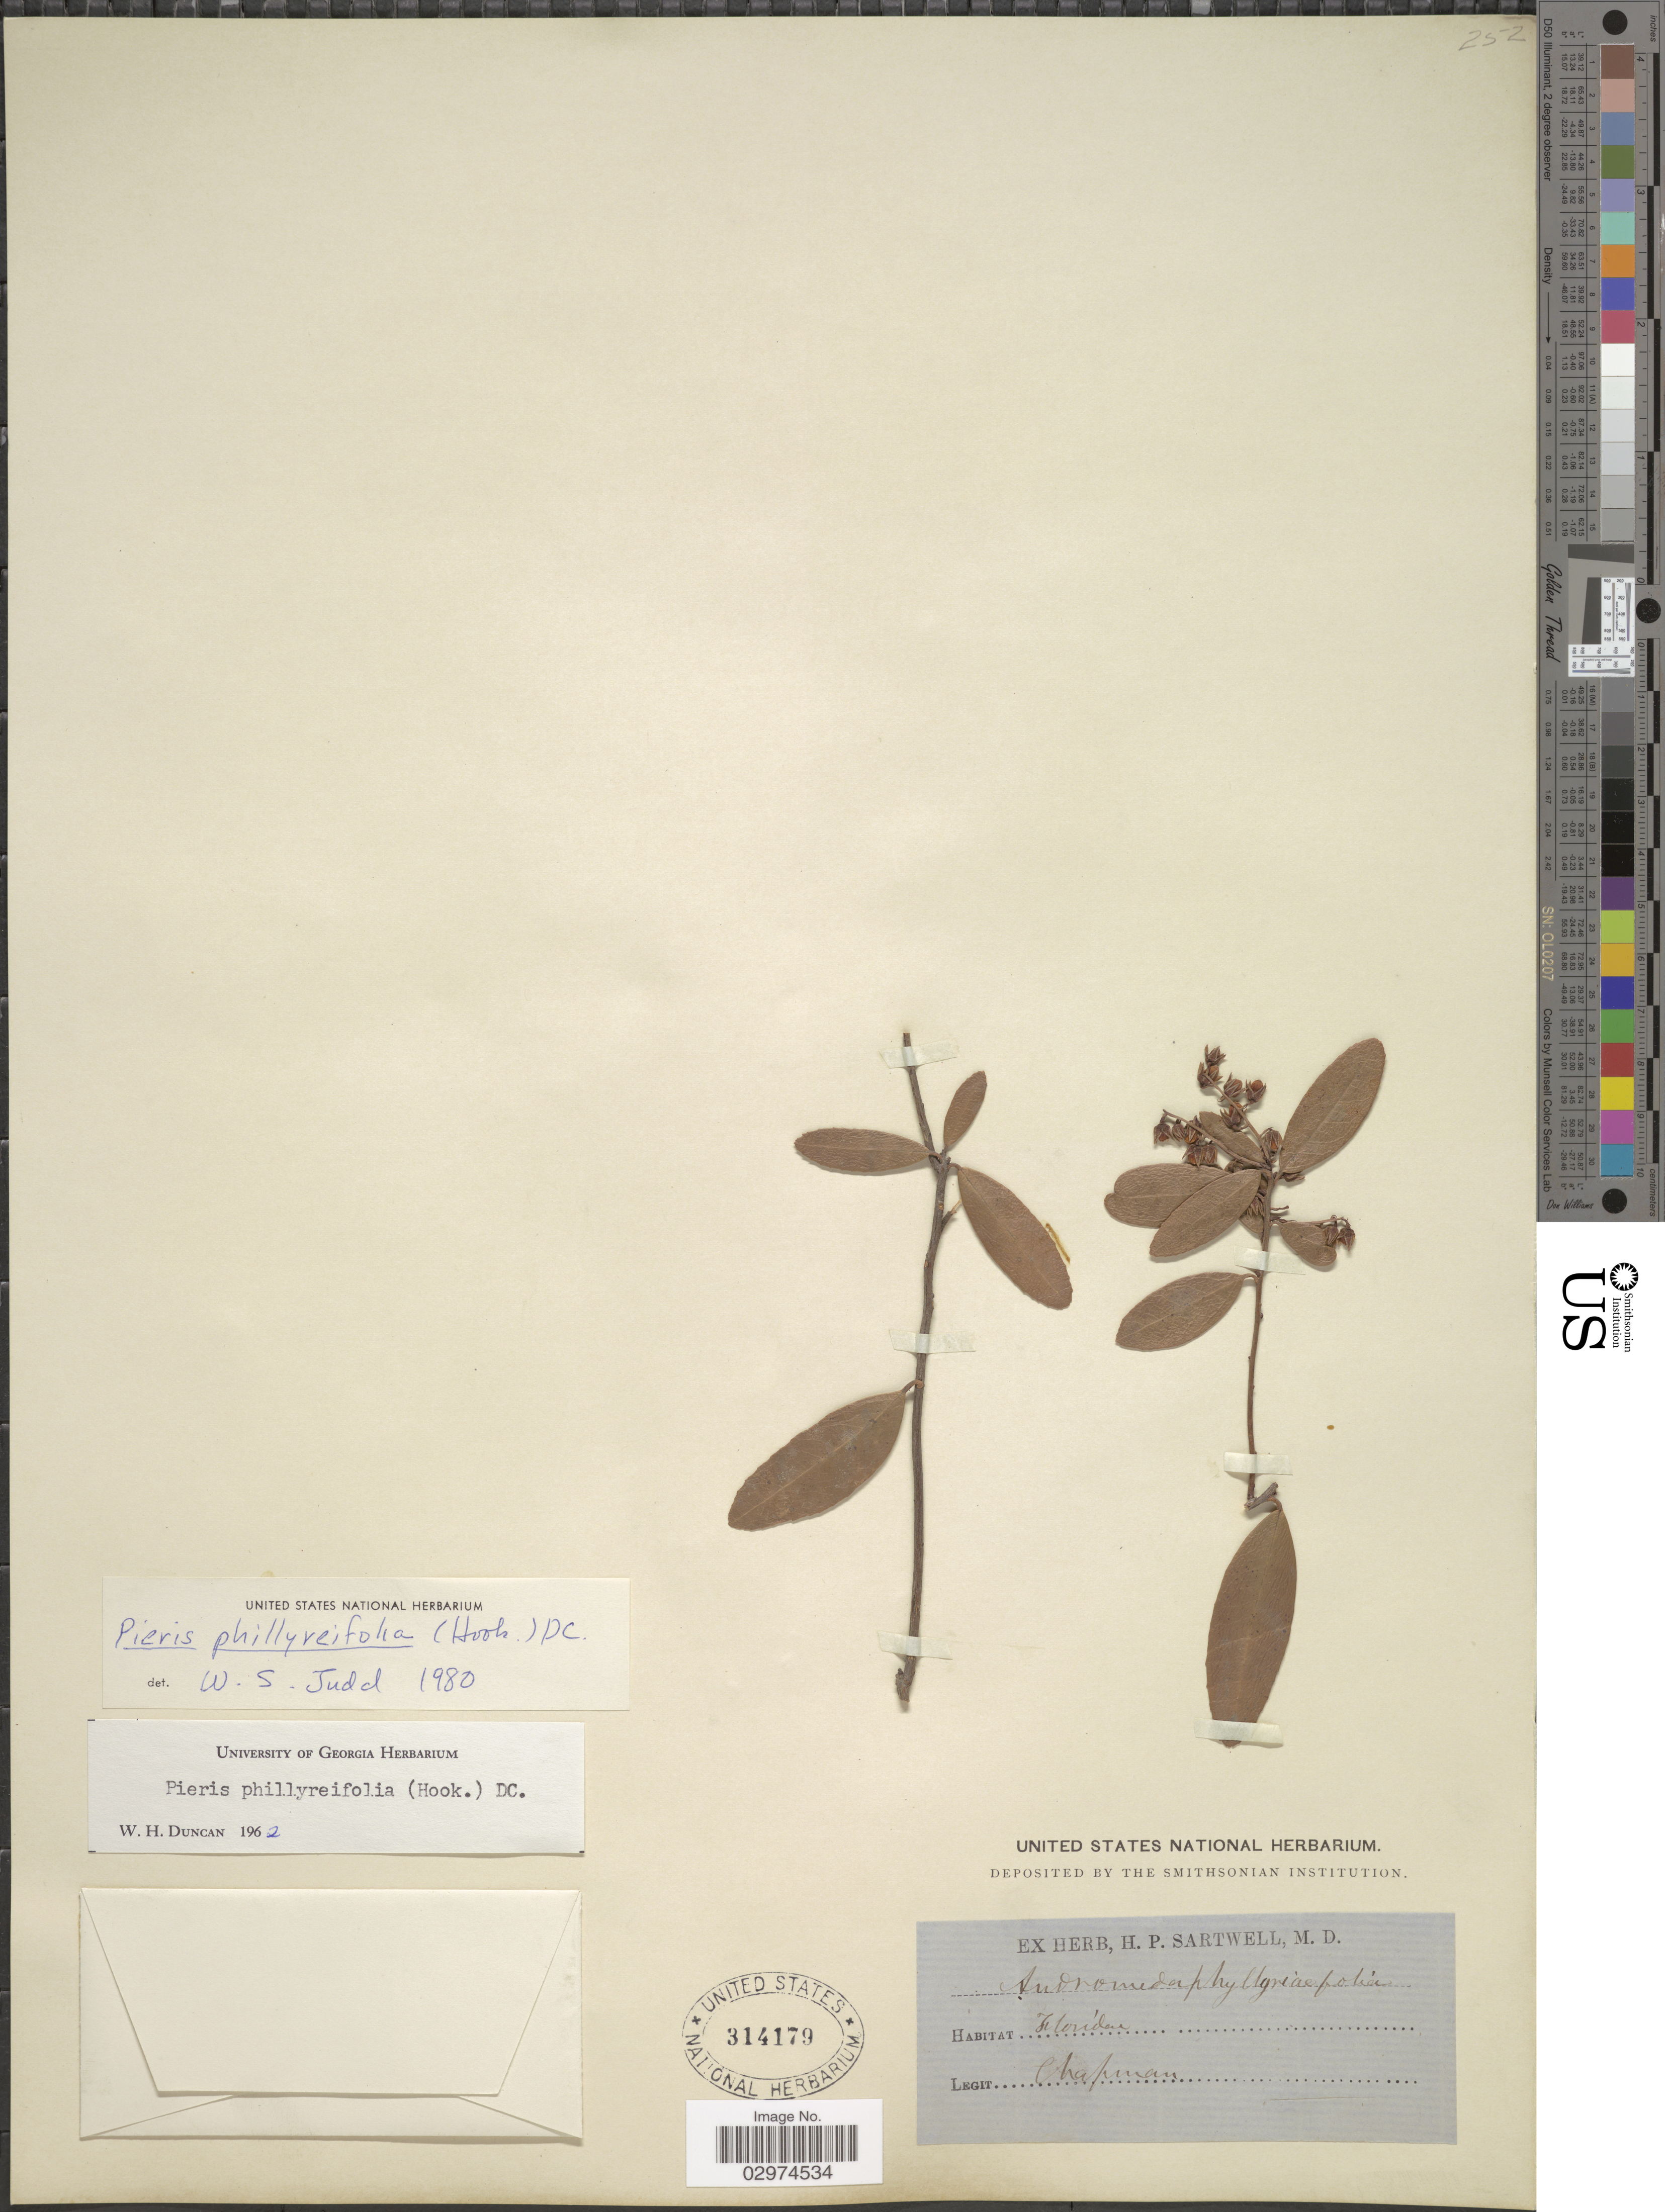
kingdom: Plantae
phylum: Tracheophyta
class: Magnoliopsida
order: Ericales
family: Ericaceae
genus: Pieris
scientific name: Pieris phillyreifolia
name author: (Hook.) DC.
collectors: A. Chapman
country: United States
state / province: Florida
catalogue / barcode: US 314179